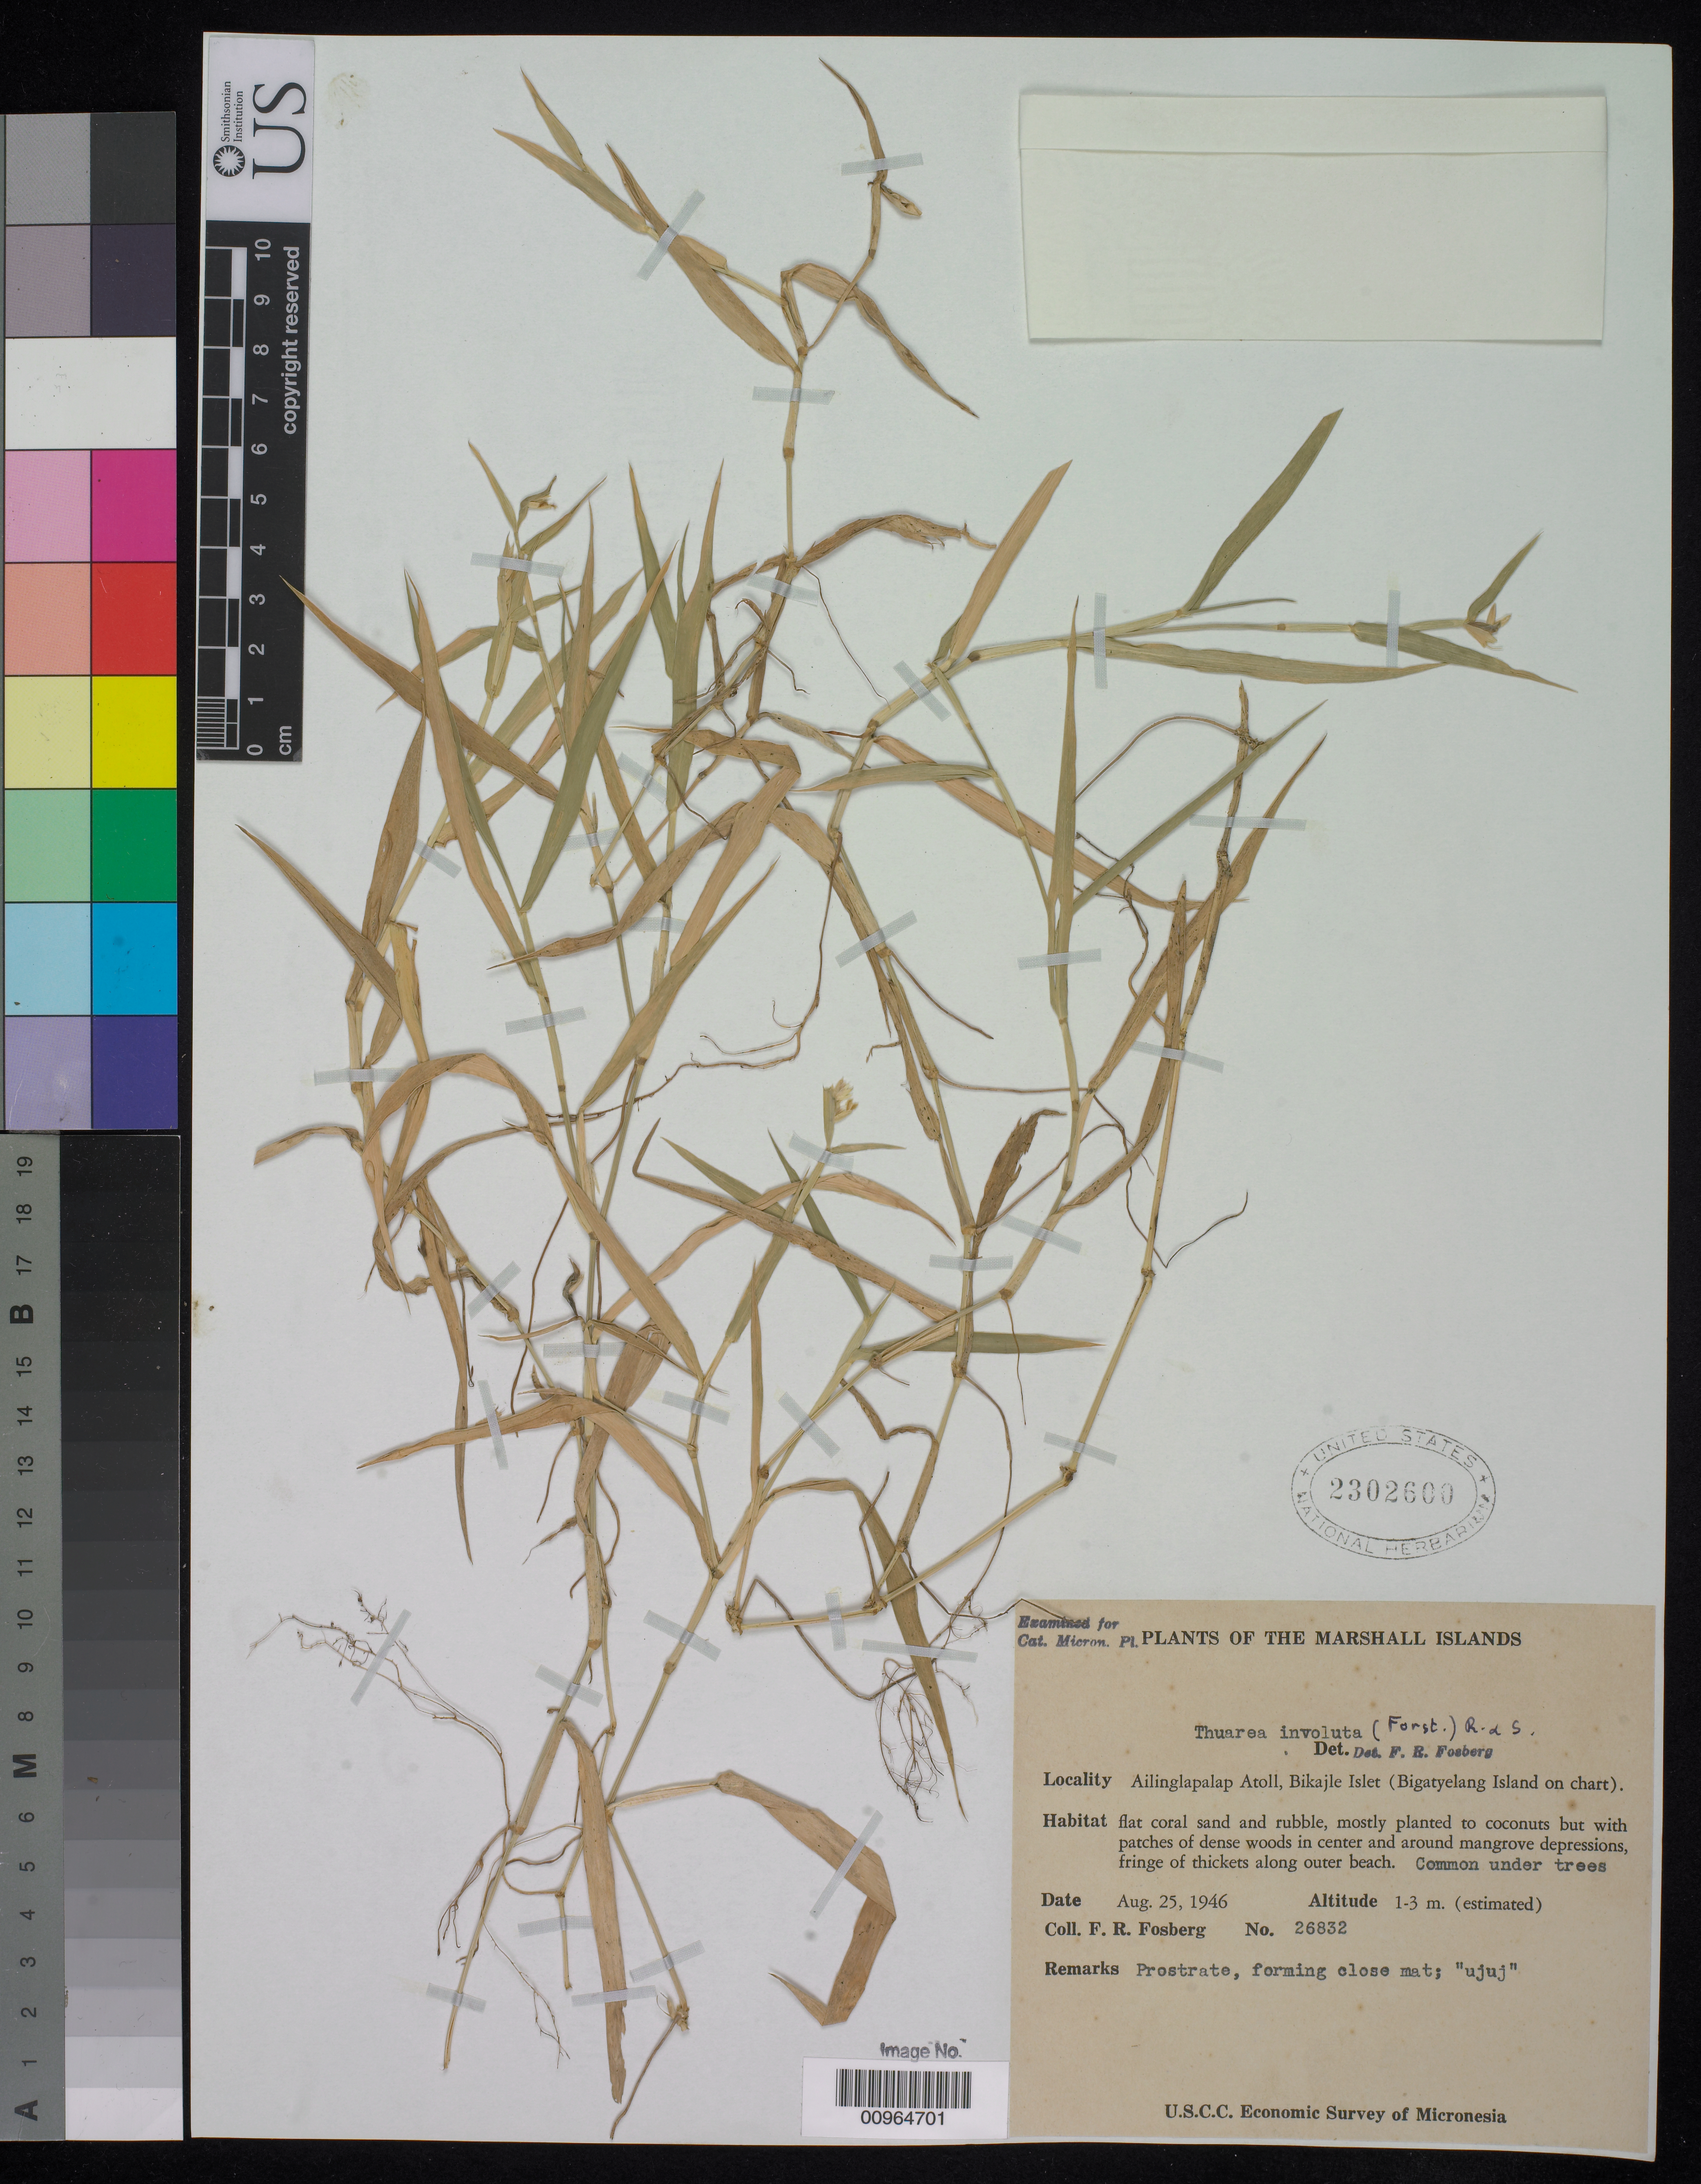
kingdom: Plantae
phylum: Tracheophyta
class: Liliopsida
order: Poales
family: Poaceae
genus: Thuarea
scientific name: Thuarea involuta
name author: (G. Forst.) R. Br. ex Sm.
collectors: F. R. Fosberg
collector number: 26832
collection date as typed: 25 Aug 1946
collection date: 1946-08-25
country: Marshall Islands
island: Ailinglaplap [Ailinglapalap] Atoll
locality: Bikajle Islet (Bigatyelang Island on chart)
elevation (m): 1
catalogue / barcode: US 2302600